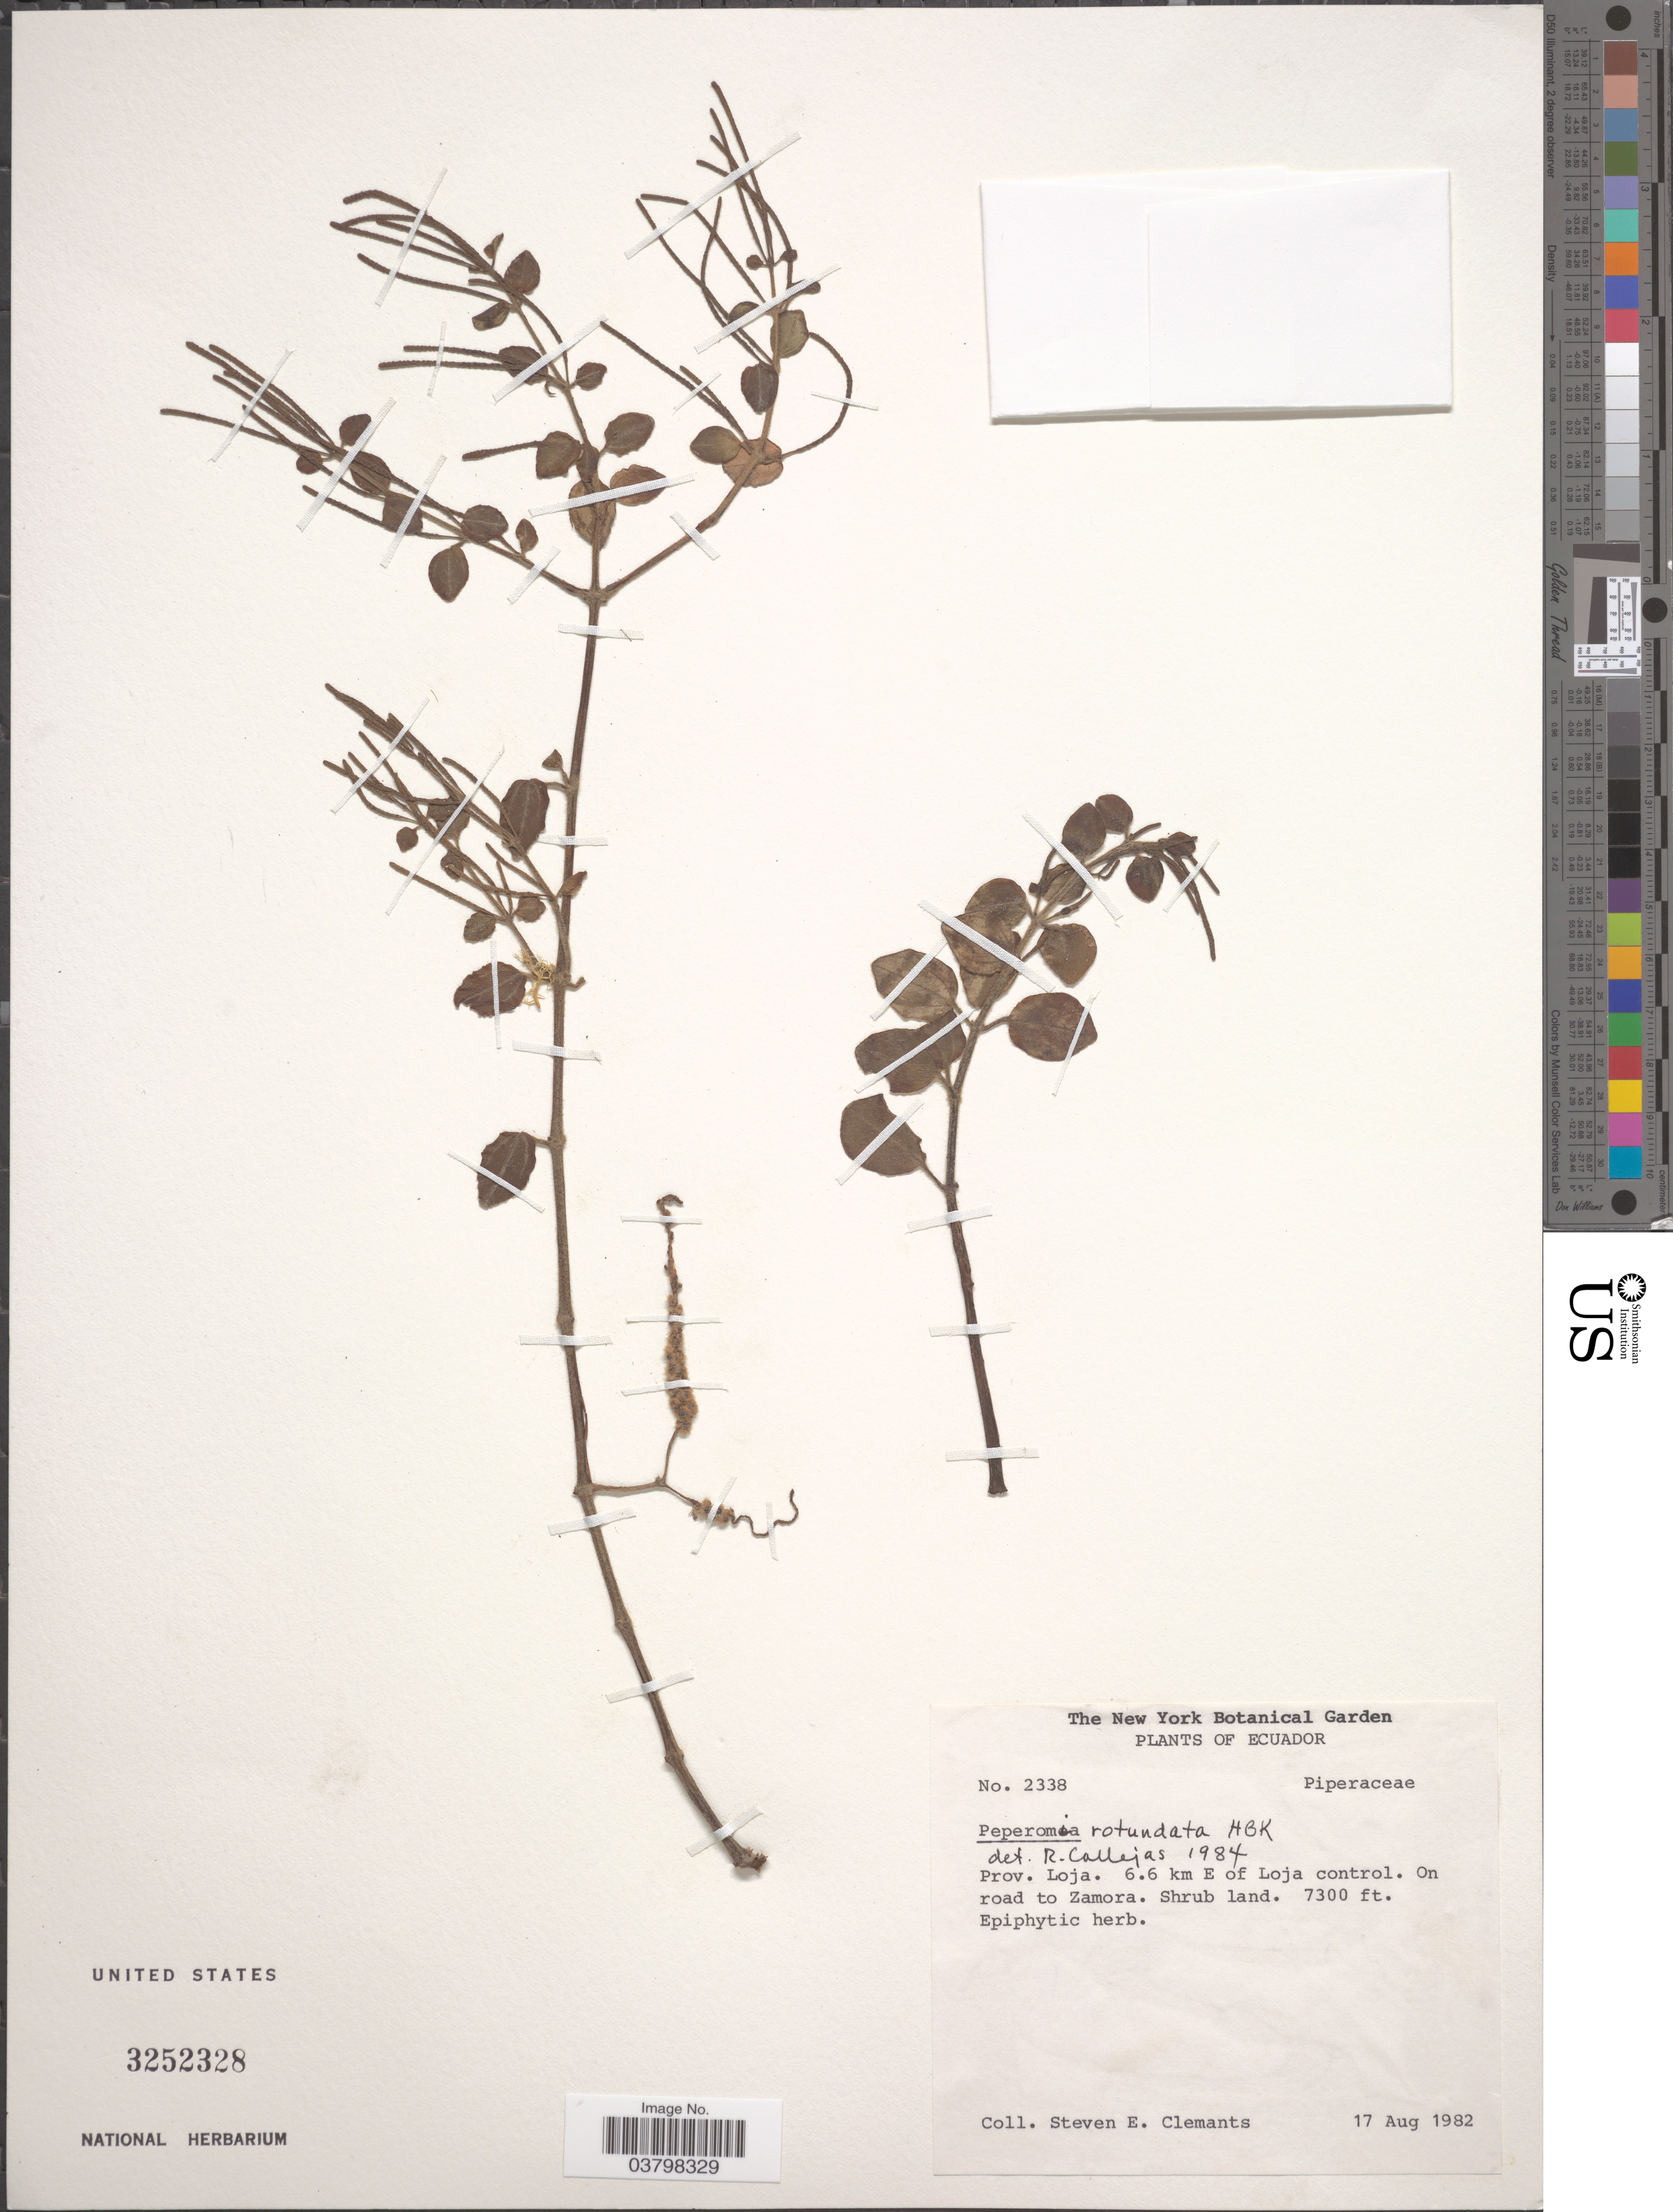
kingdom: Plantae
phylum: Tracheophyta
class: Magnoliopsida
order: Piperales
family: Piperaceae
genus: Peperomia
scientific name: Peperomia rotundata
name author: Kunth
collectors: S. Clemants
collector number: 2338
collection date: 1982-08-17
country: Ecuador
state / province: Loja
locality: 6.6 km E of Loja control. On road to Zamora.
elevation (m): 2225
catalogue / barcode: US 3252328